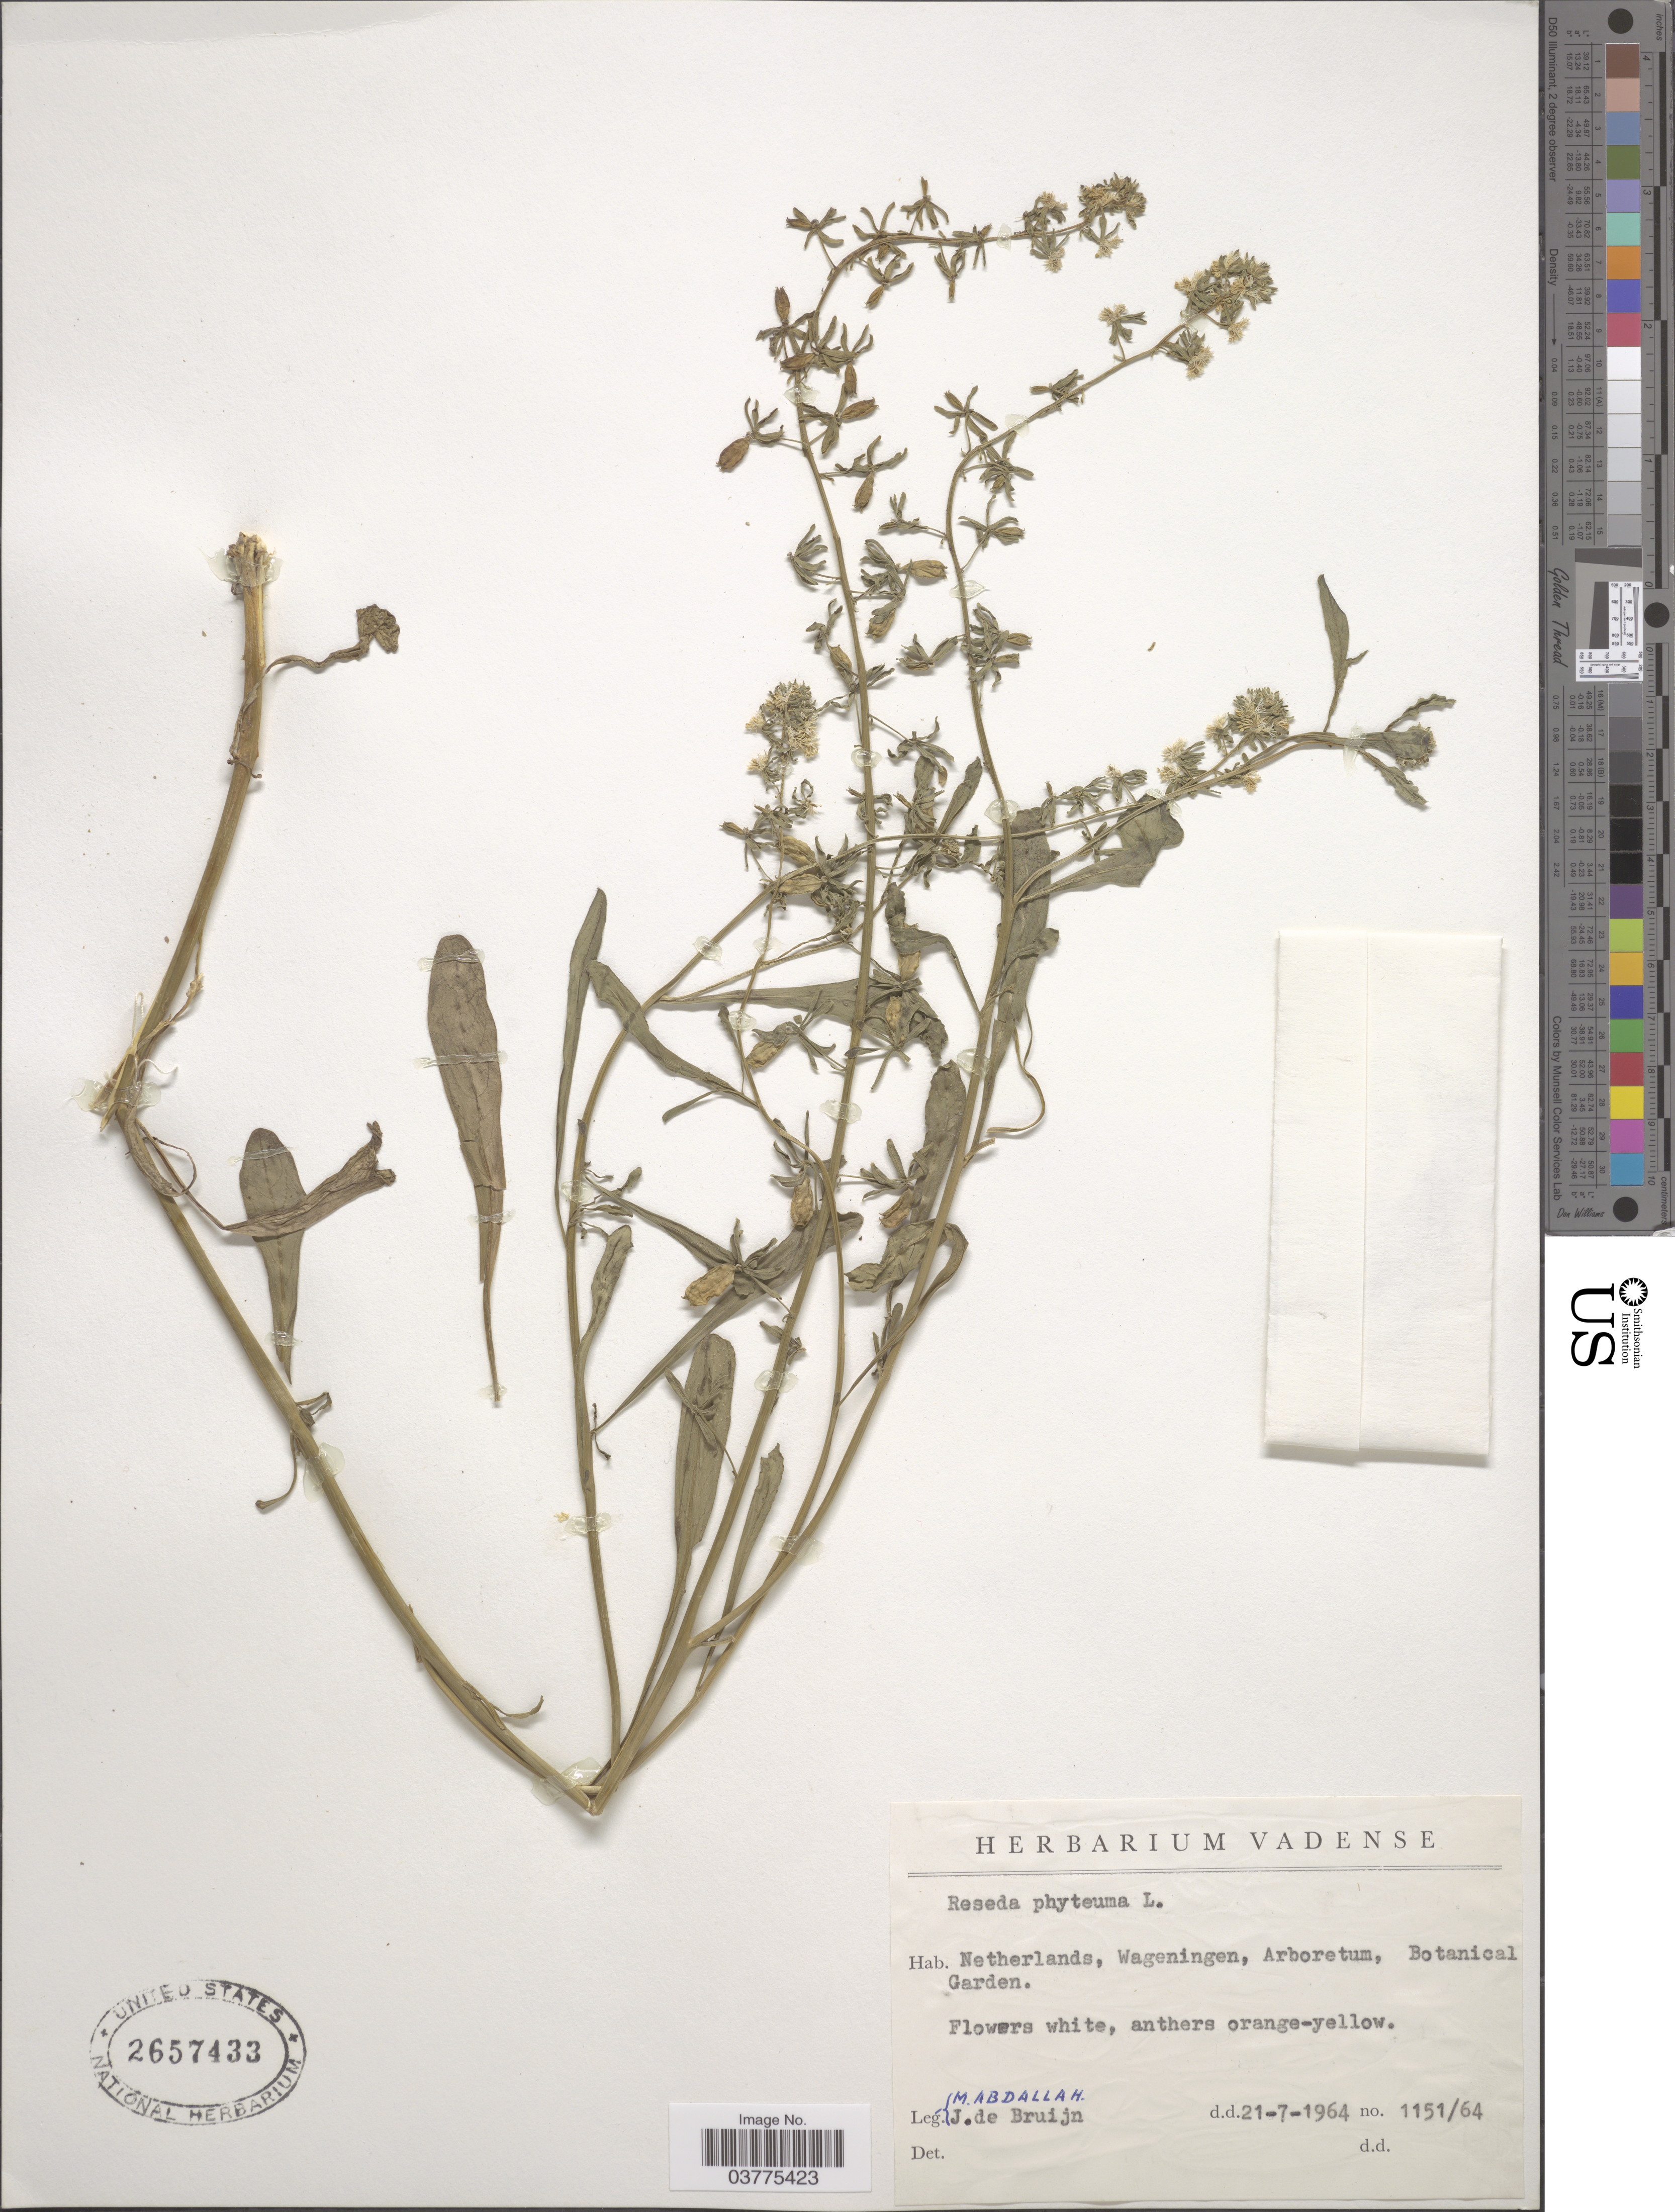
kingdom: Plantae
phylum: Tracheophyta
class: Magnoliopsida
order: Brassicales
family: Resedaceae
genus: Reseda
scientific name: Reseda phyteuma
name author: L.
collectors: M. S. Abdallah & J. Bruijn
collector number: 1151/64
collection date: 1964-07-21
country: Netherlands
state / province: Gelderland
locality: Wageningen.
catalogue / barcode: US 2657433